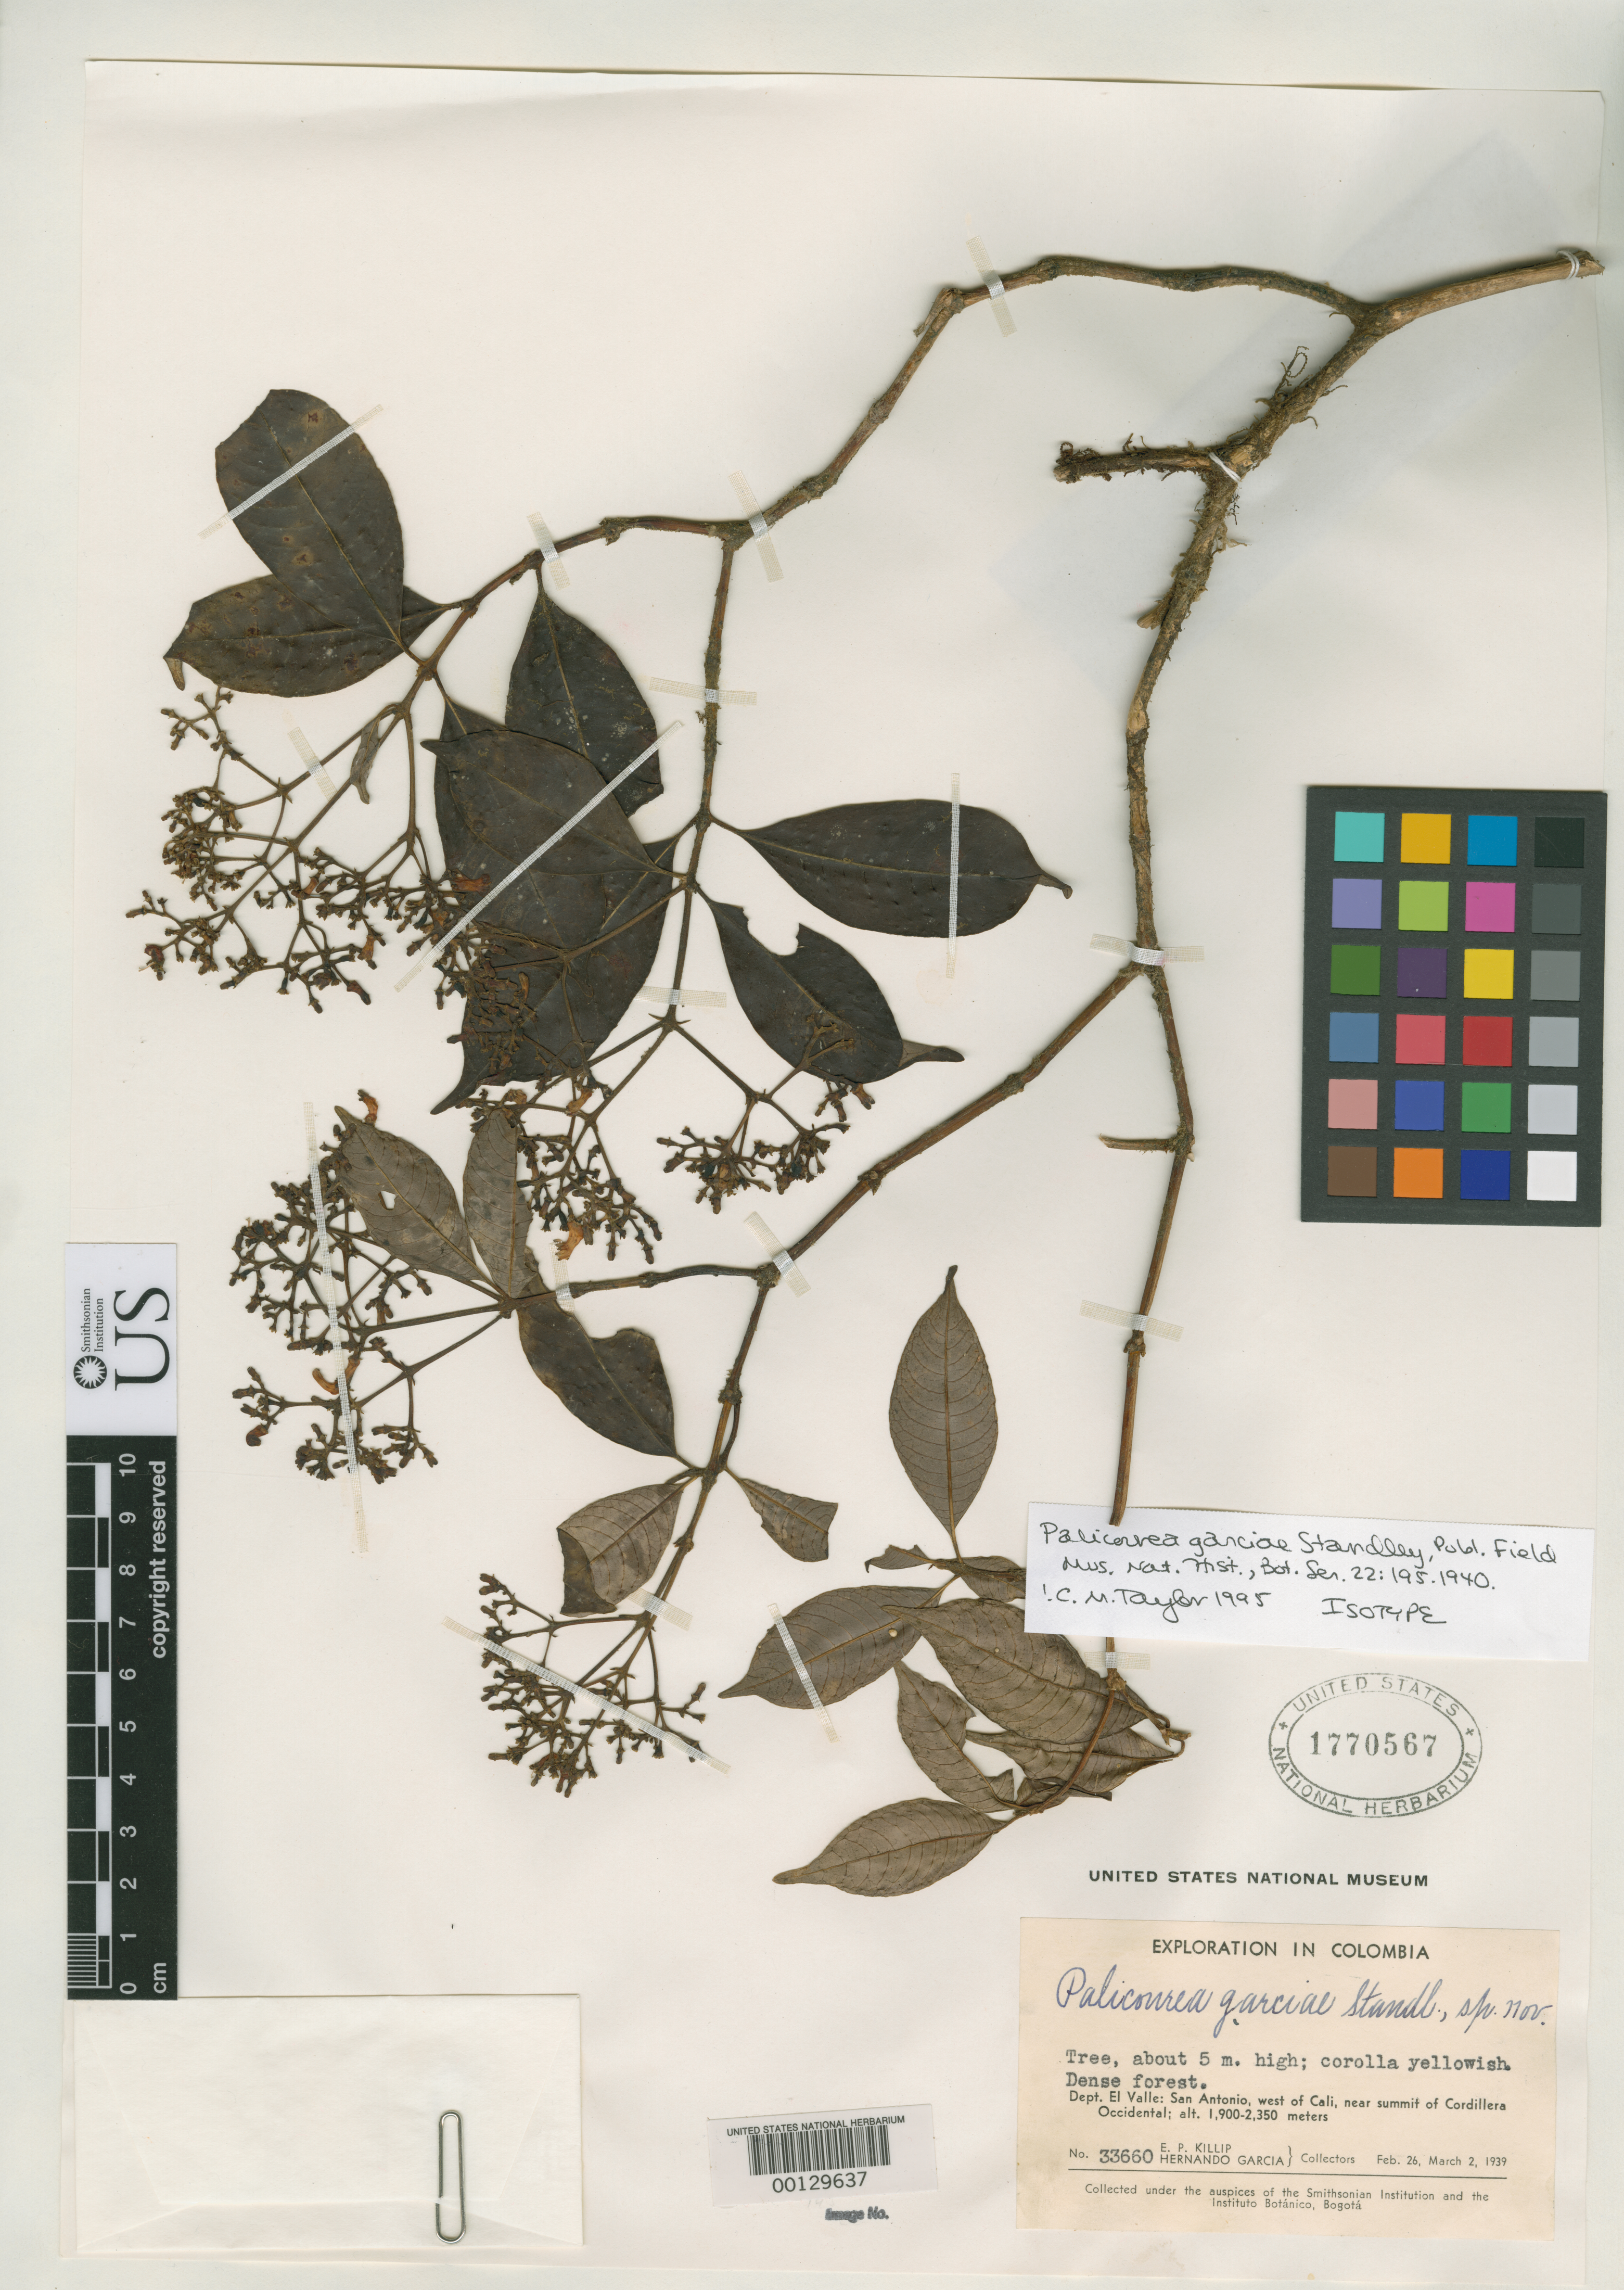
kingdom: Plantae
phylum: Tracheophyta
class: Magnoliopsida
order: Gentianales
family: Rubiaceae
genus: Palicourea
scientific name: Palicourea garciae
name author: Standl.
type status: Isotype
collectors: E. P. Killip & H. García Barriga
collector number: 33660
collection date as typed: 26 Feb 1939 to 02 Mar 1939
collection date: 1939-02-26/1939-03-02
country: Colombia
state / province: Valle del Cauca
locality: San Antonia, W of Cali, near summit of Cordillera Occidental.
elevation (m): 1900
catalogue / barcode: US 1770567